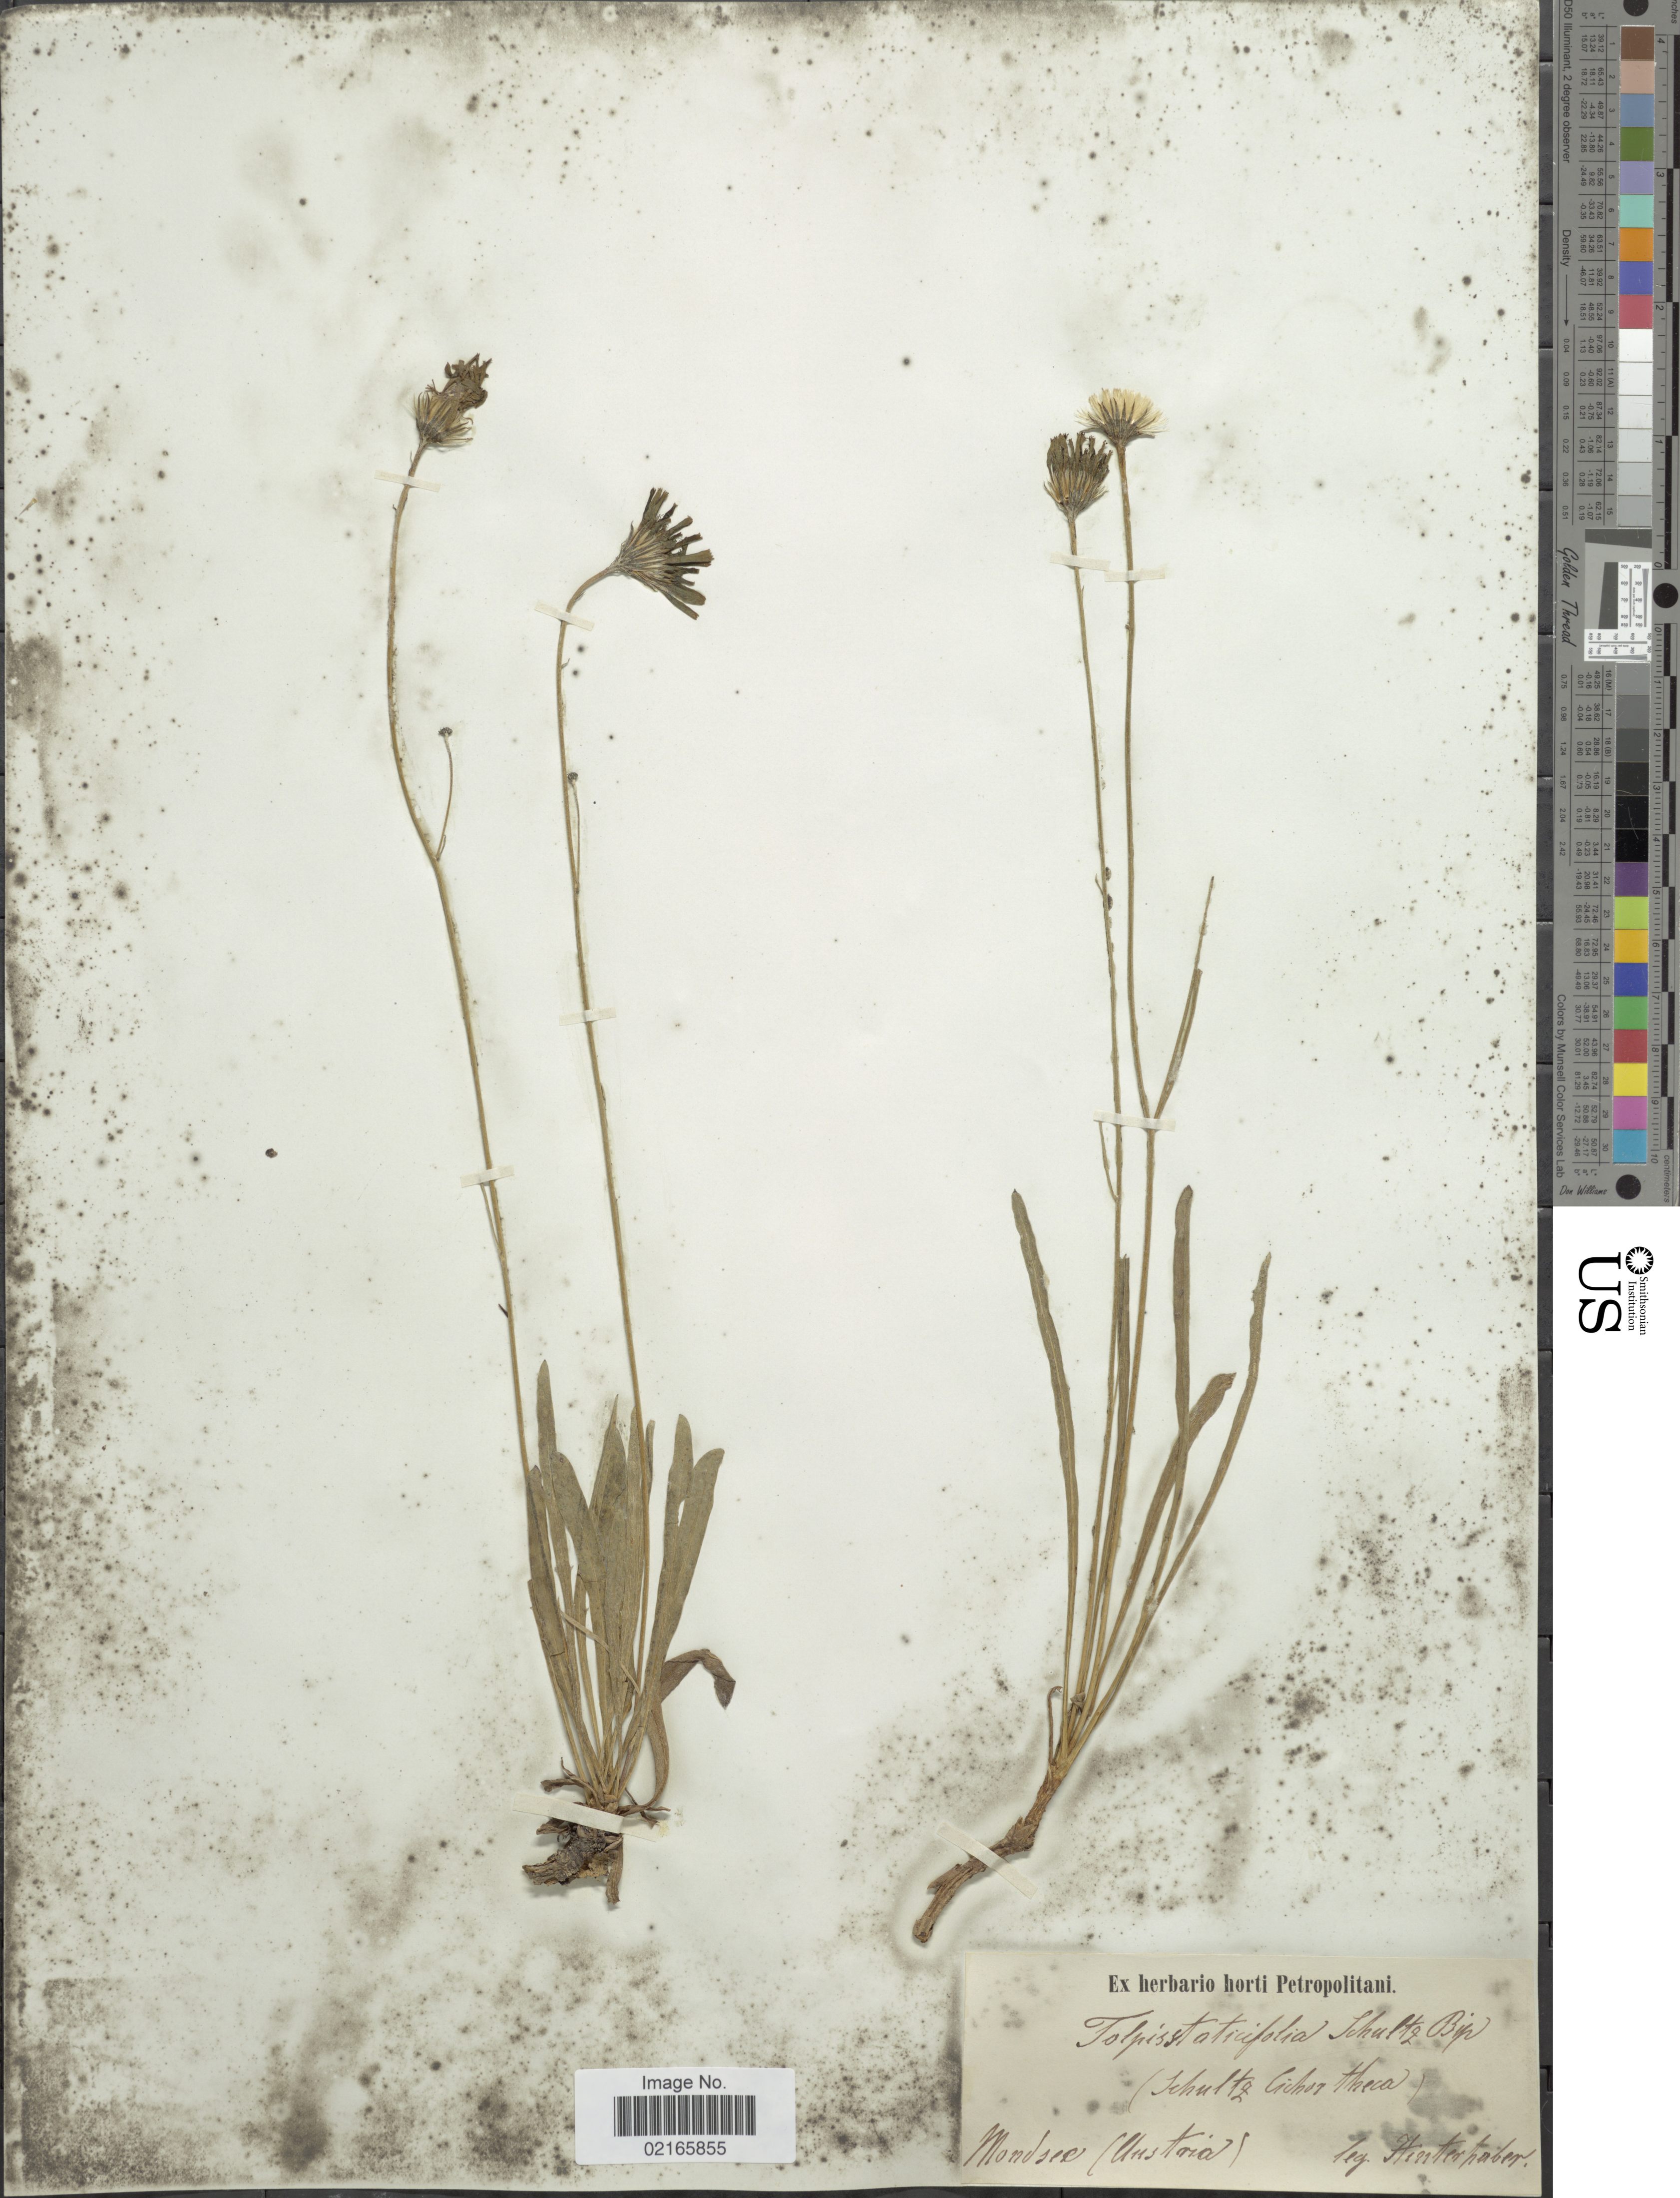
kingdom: Plantae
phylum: Tracheophyta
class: Magnoliopsida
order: Asterales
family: Asteraceae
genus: Tolpis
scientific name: Tolpis staticifolia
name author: (All.) Sch. Bip.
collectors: -. Hinterhuber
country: Austria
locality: Mondsee